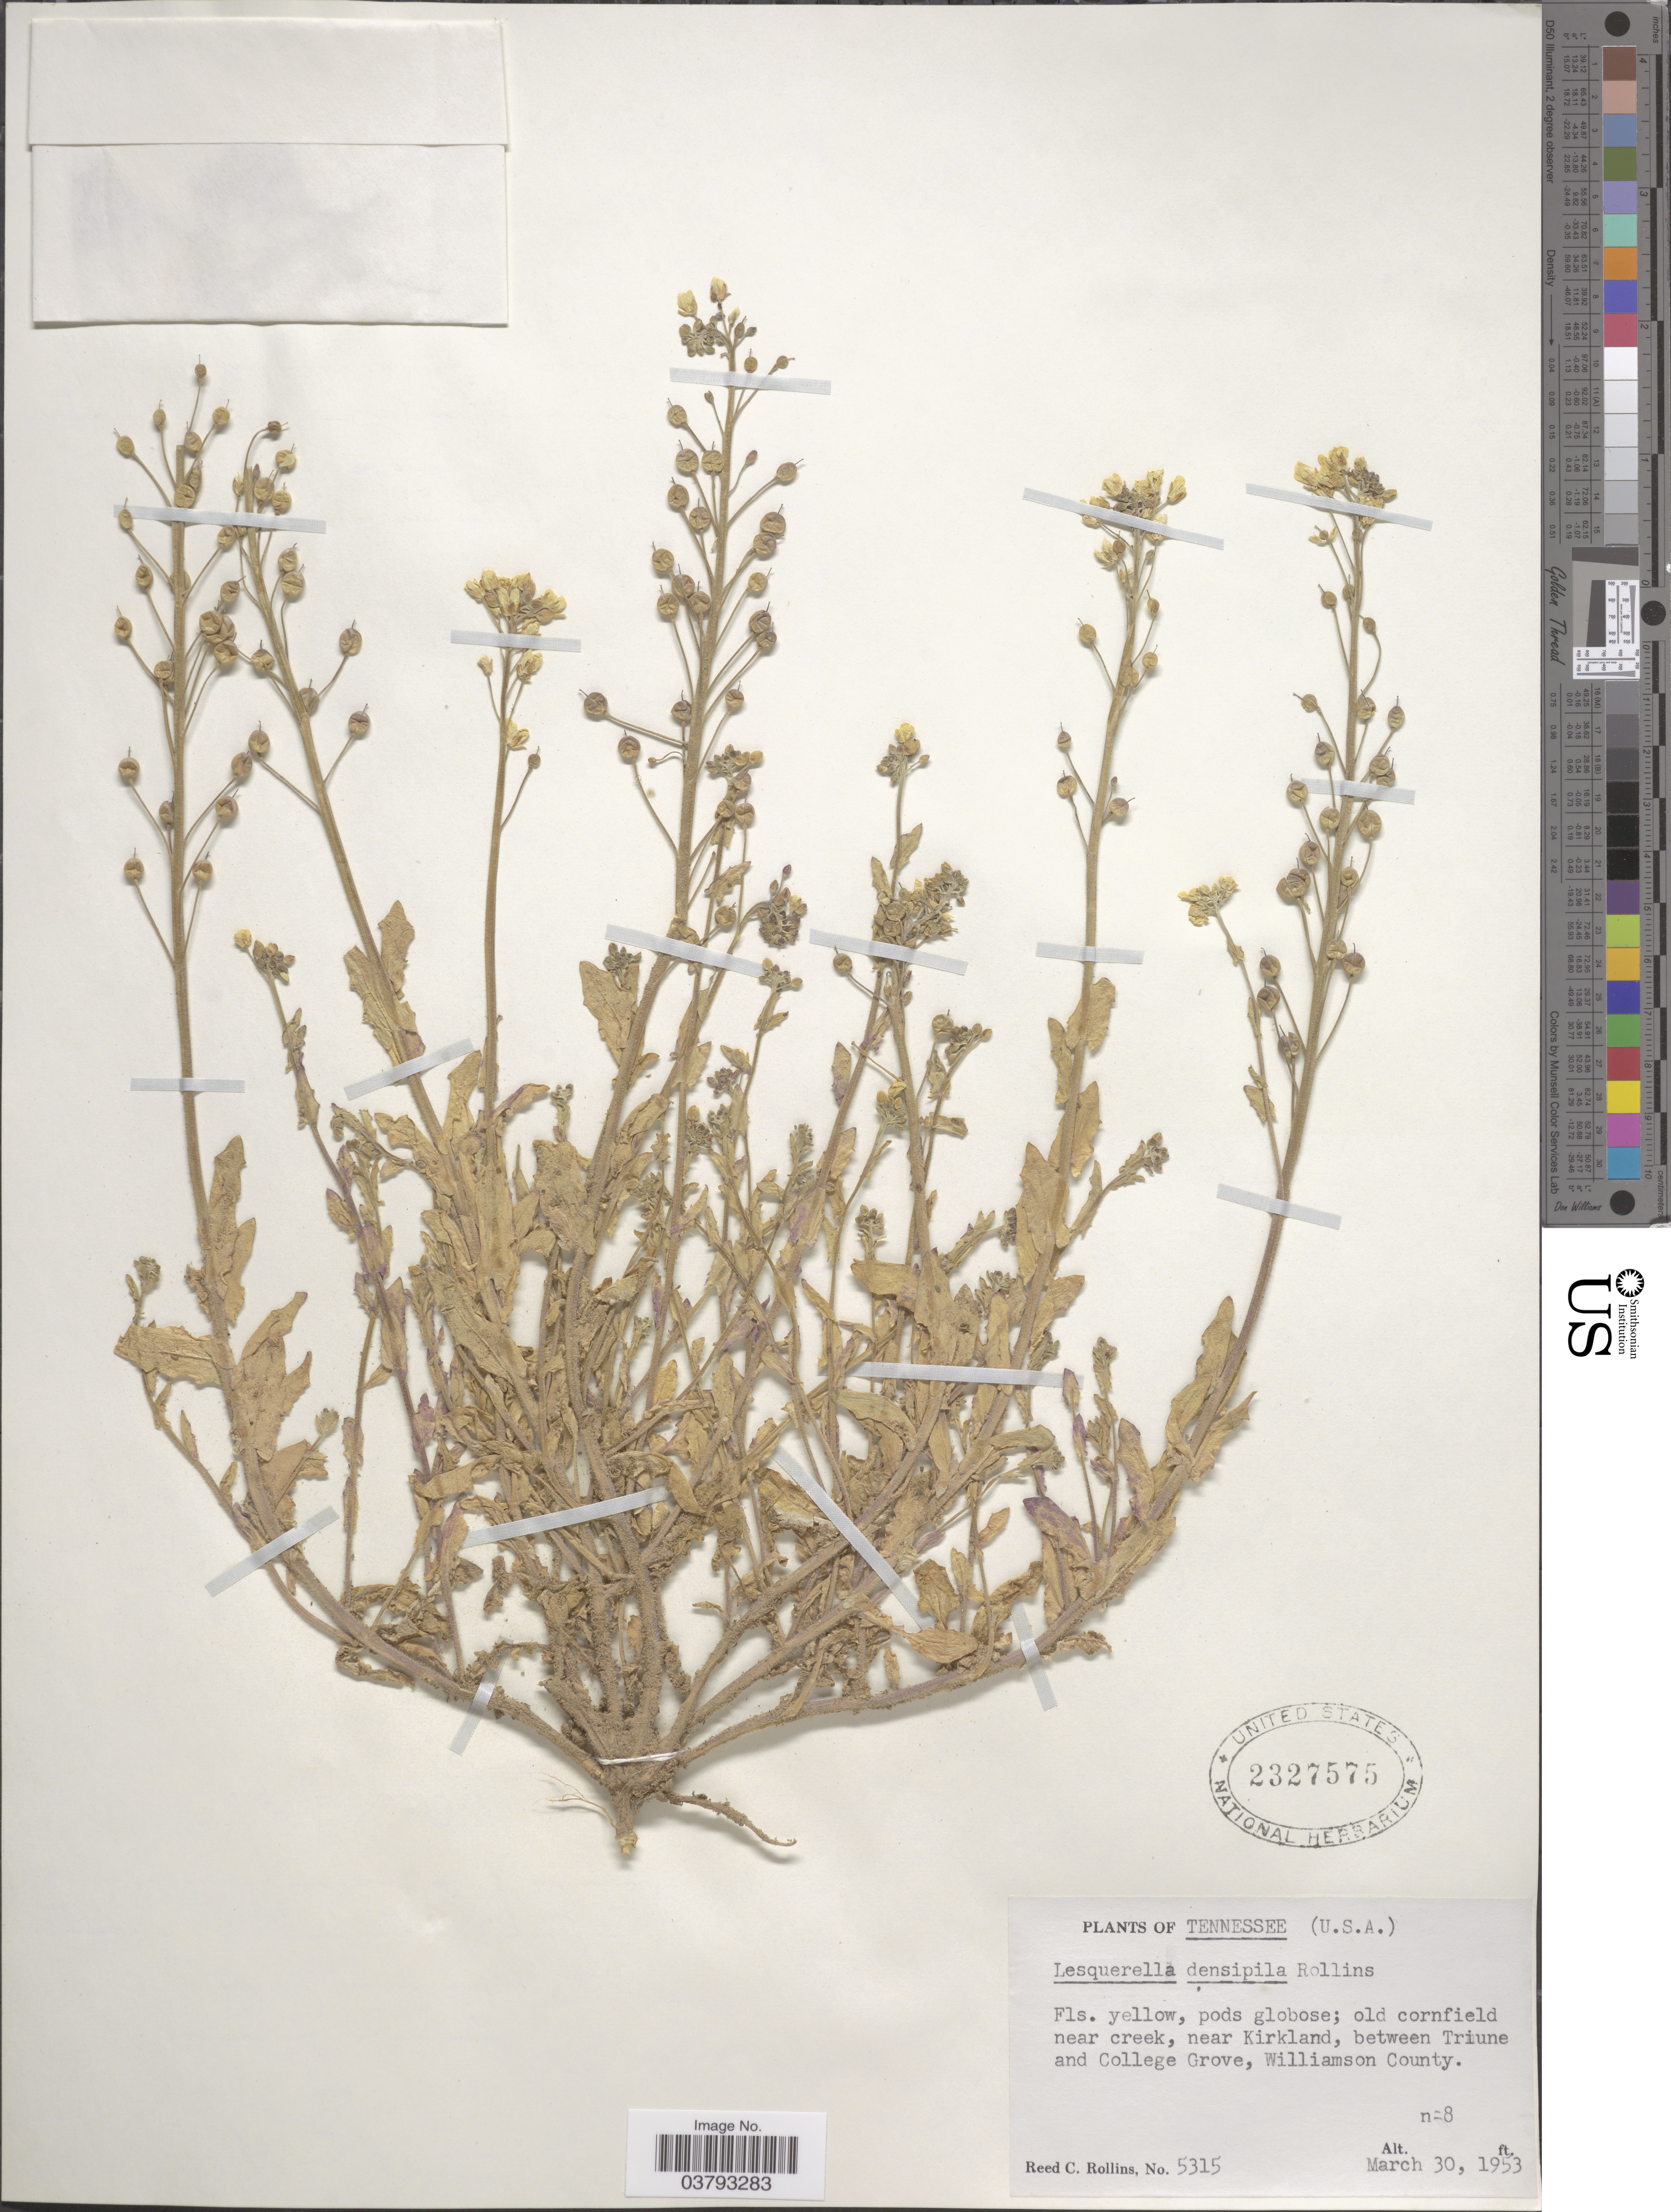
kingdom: Plantae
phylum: Tracheophyta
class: Magnoliopsida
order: Brassicales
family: Brassicaceae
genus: Lesquerella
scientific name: Lesquerella densipila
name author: Rollins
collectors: R. C. Rollins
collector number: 5315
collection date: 1953-03-30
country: United States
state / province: Tennessee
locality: Near creek, near Kirkland, between Triune and College Grove, Williamson County.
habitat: old cornfield near creek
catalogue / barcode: US 2327575